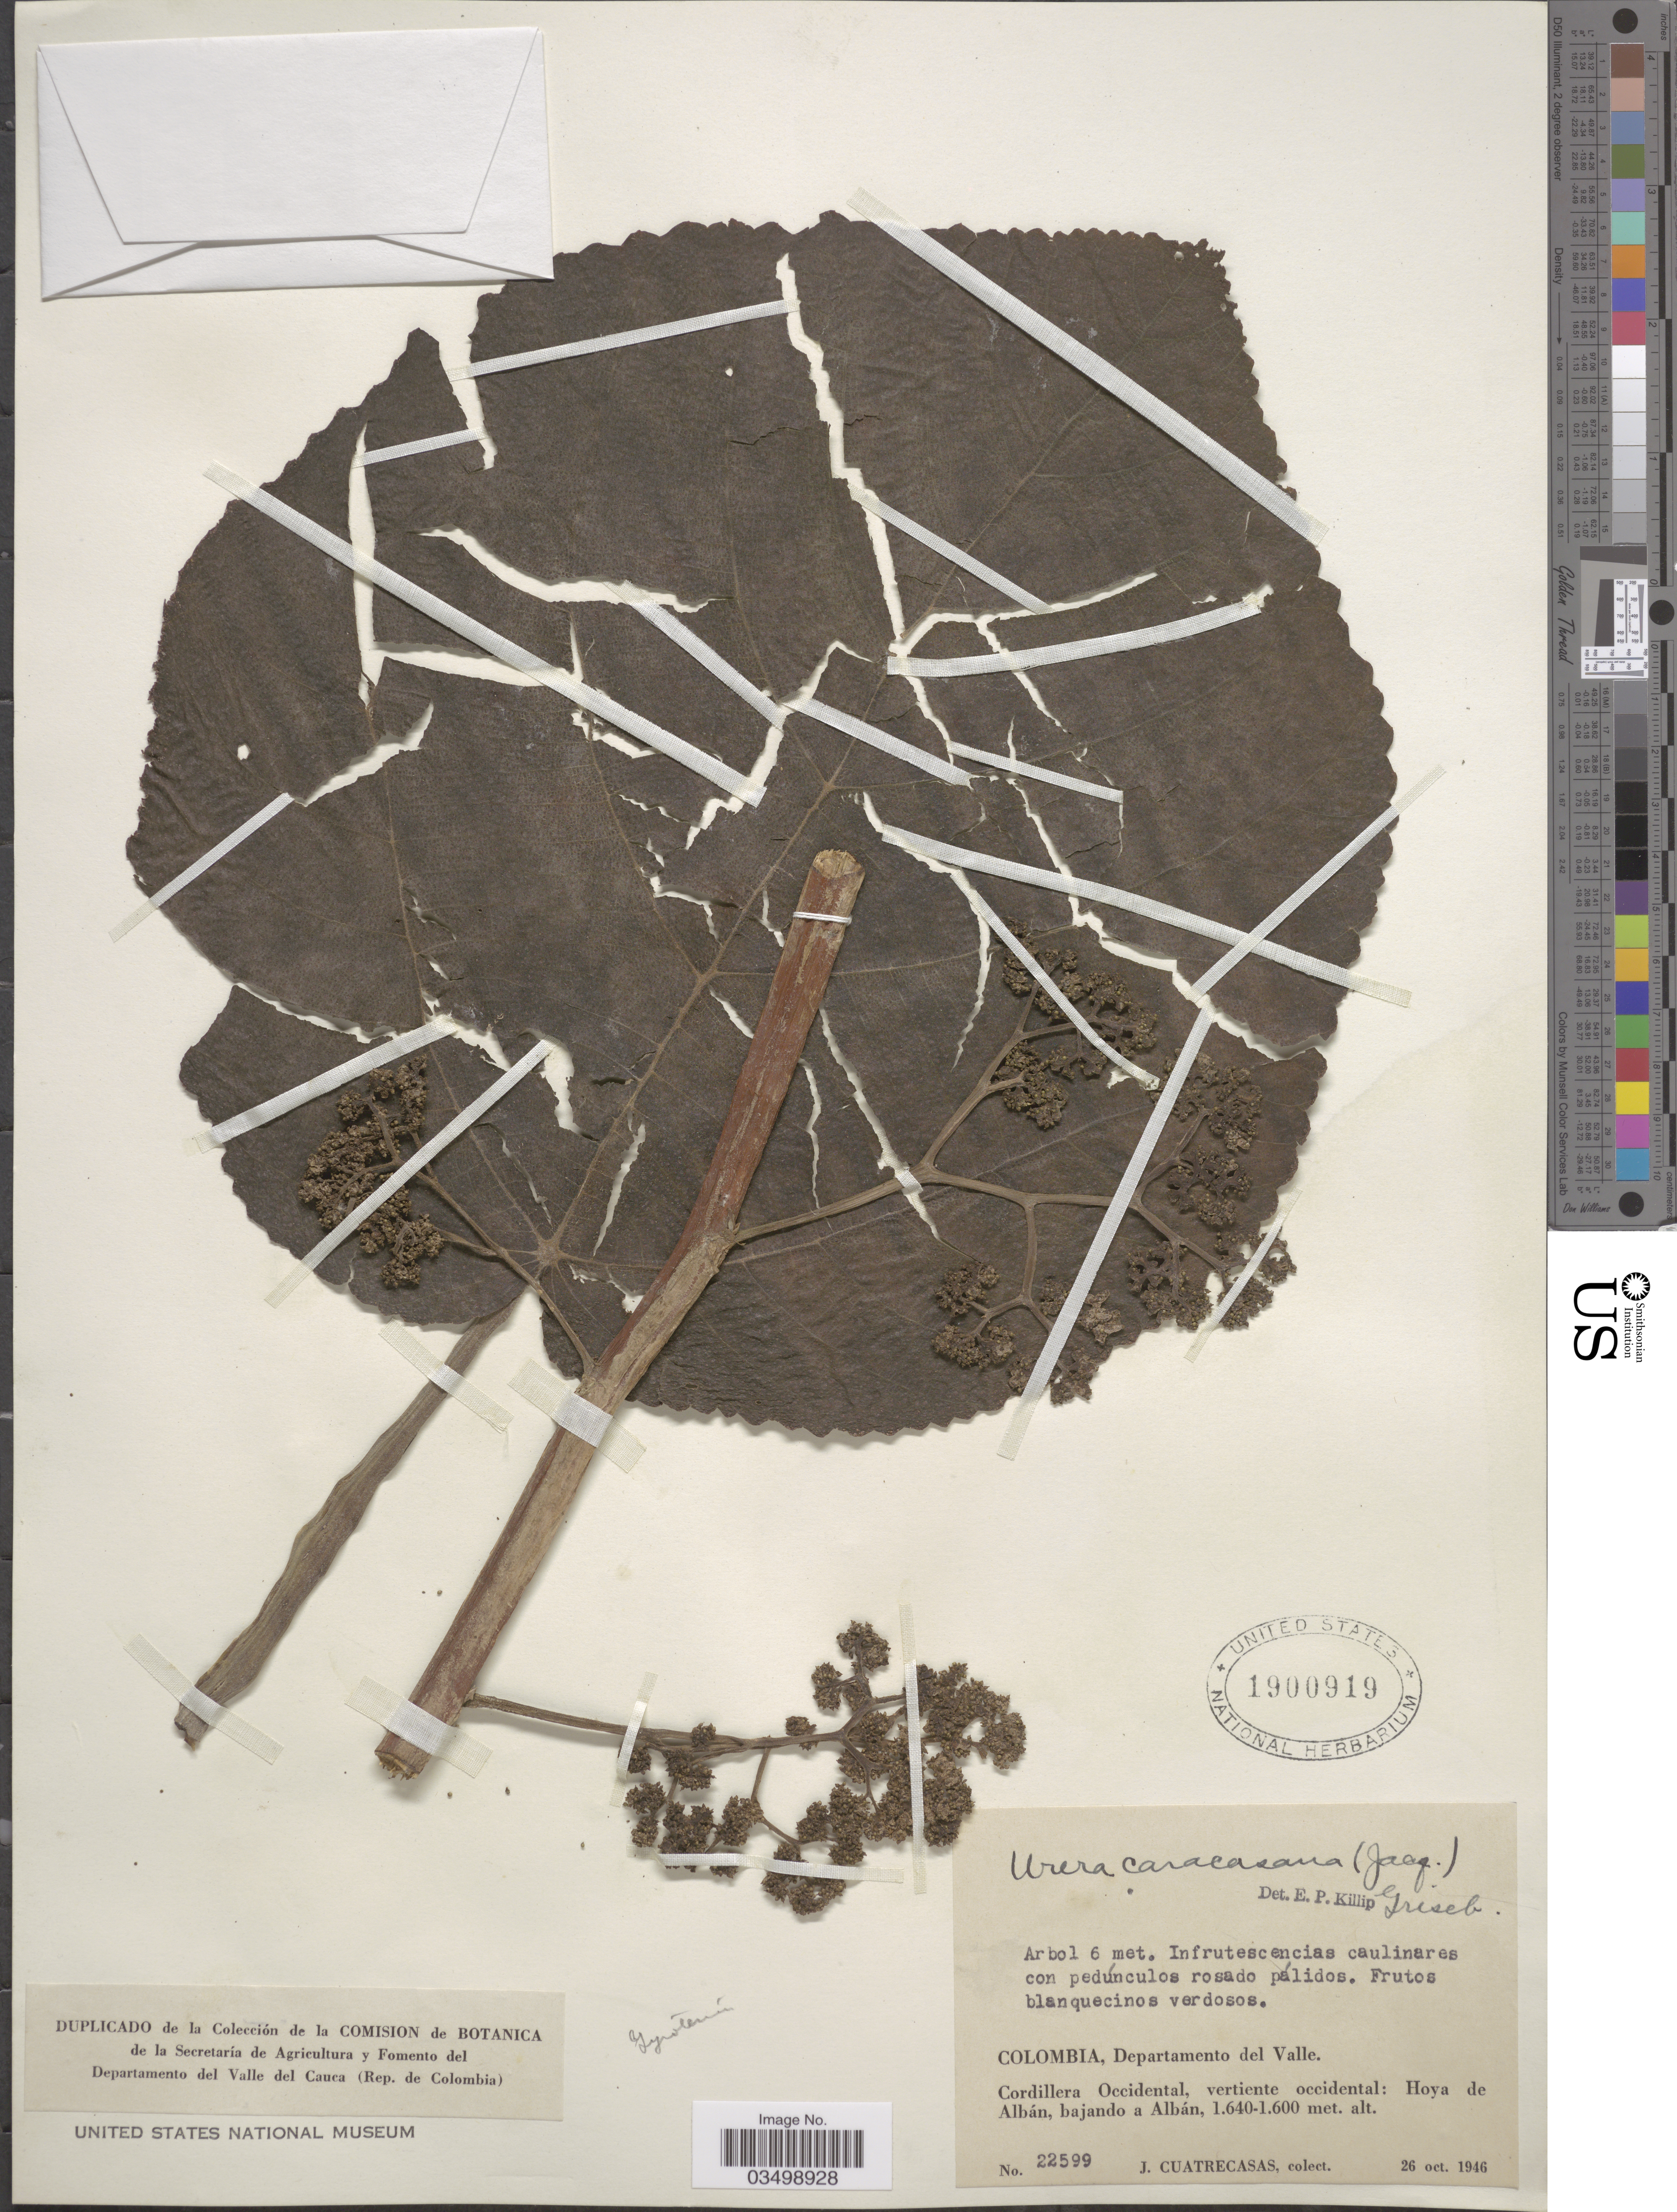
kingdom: Plantae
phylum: Tracheophyta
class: Magnoliopsida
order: Rosales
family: Urticaceae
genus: Urera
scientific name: Urera caracasana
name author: (Jacq.) Gaudich. ex Griseb.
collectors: J. Cuatrecasas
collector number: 22599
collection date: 1946-10-26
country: Colombia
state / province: Valle del Cauca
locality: Departamento del Valle. Cordillera Occidental, vertiente occidental: Hoya de Albán, bajando a Albán.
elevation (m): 1600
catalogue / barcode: US 1900919